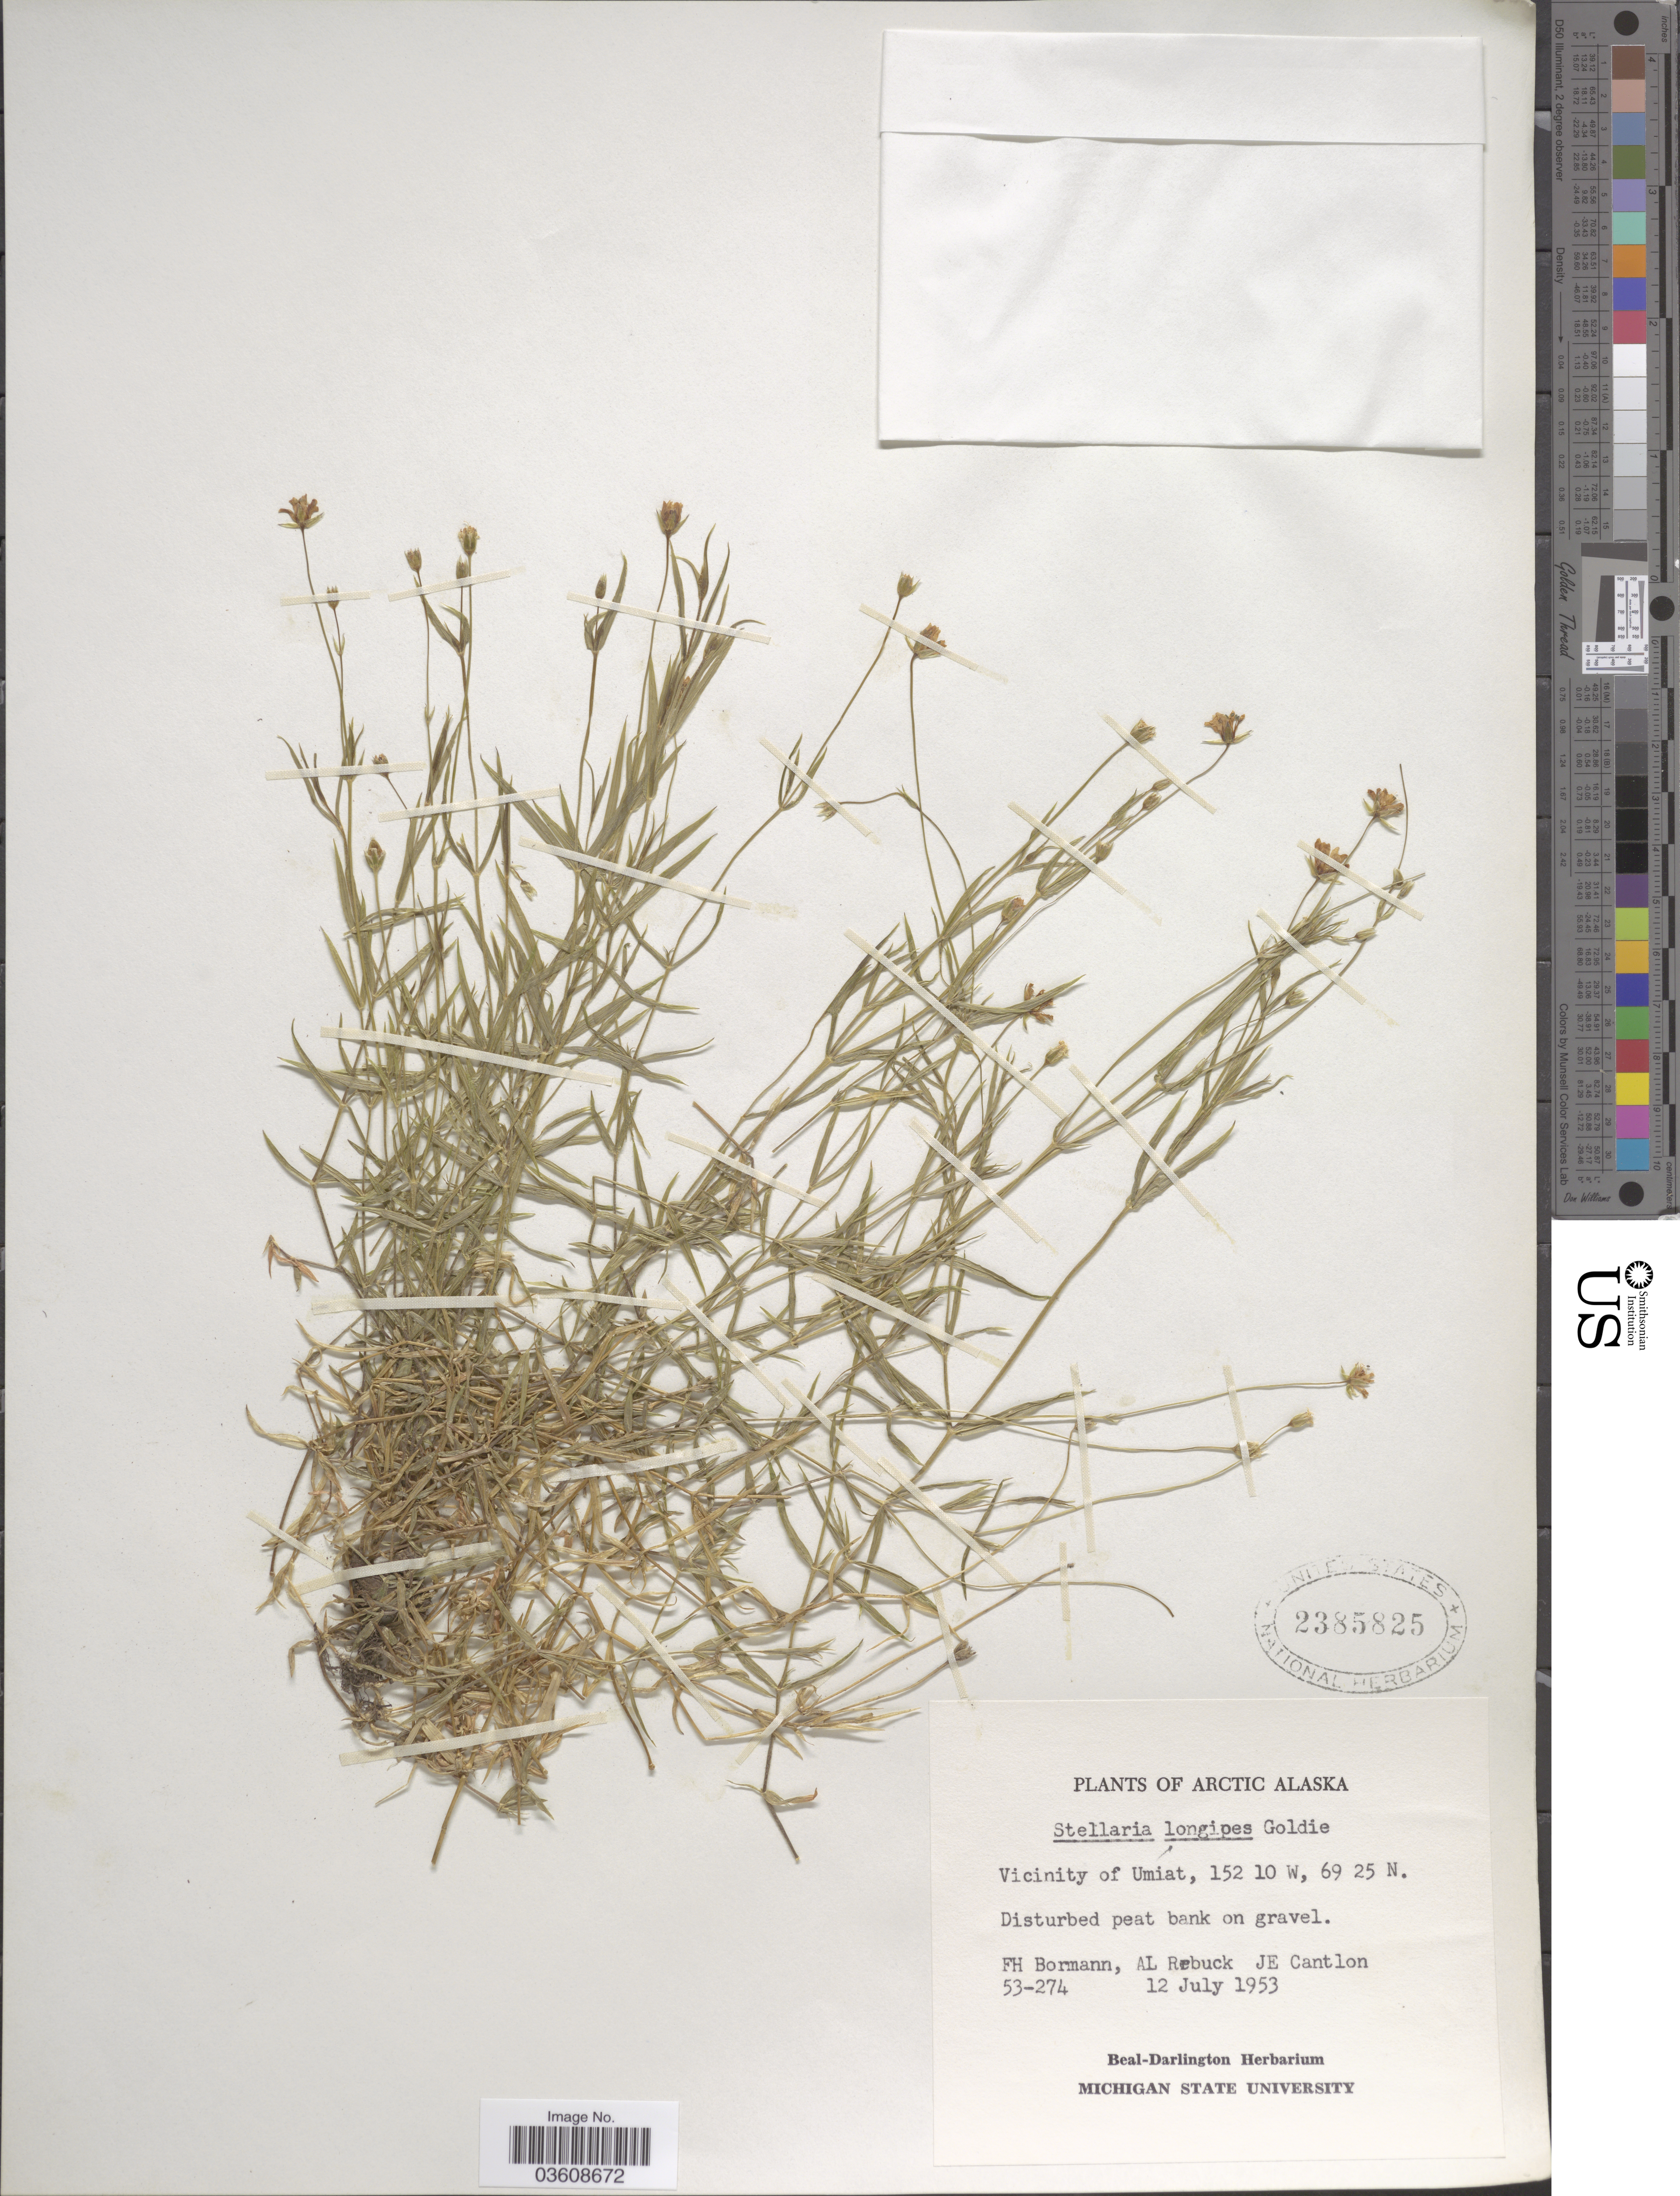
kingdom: Plantae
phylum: Tracheophyta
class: Magnoliopsida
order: Caryophyllales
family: Caryophyllaceae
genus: Stellaria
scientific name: Stellaria longipes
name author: Goldie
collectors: F. Bormann, A. Rebuck & J. Cantlon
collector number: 53-274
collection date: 1953-07-12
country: United States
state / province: Alaska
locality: Arctic Alaska. Vicinity of Umiat.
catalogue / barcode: US 2385825